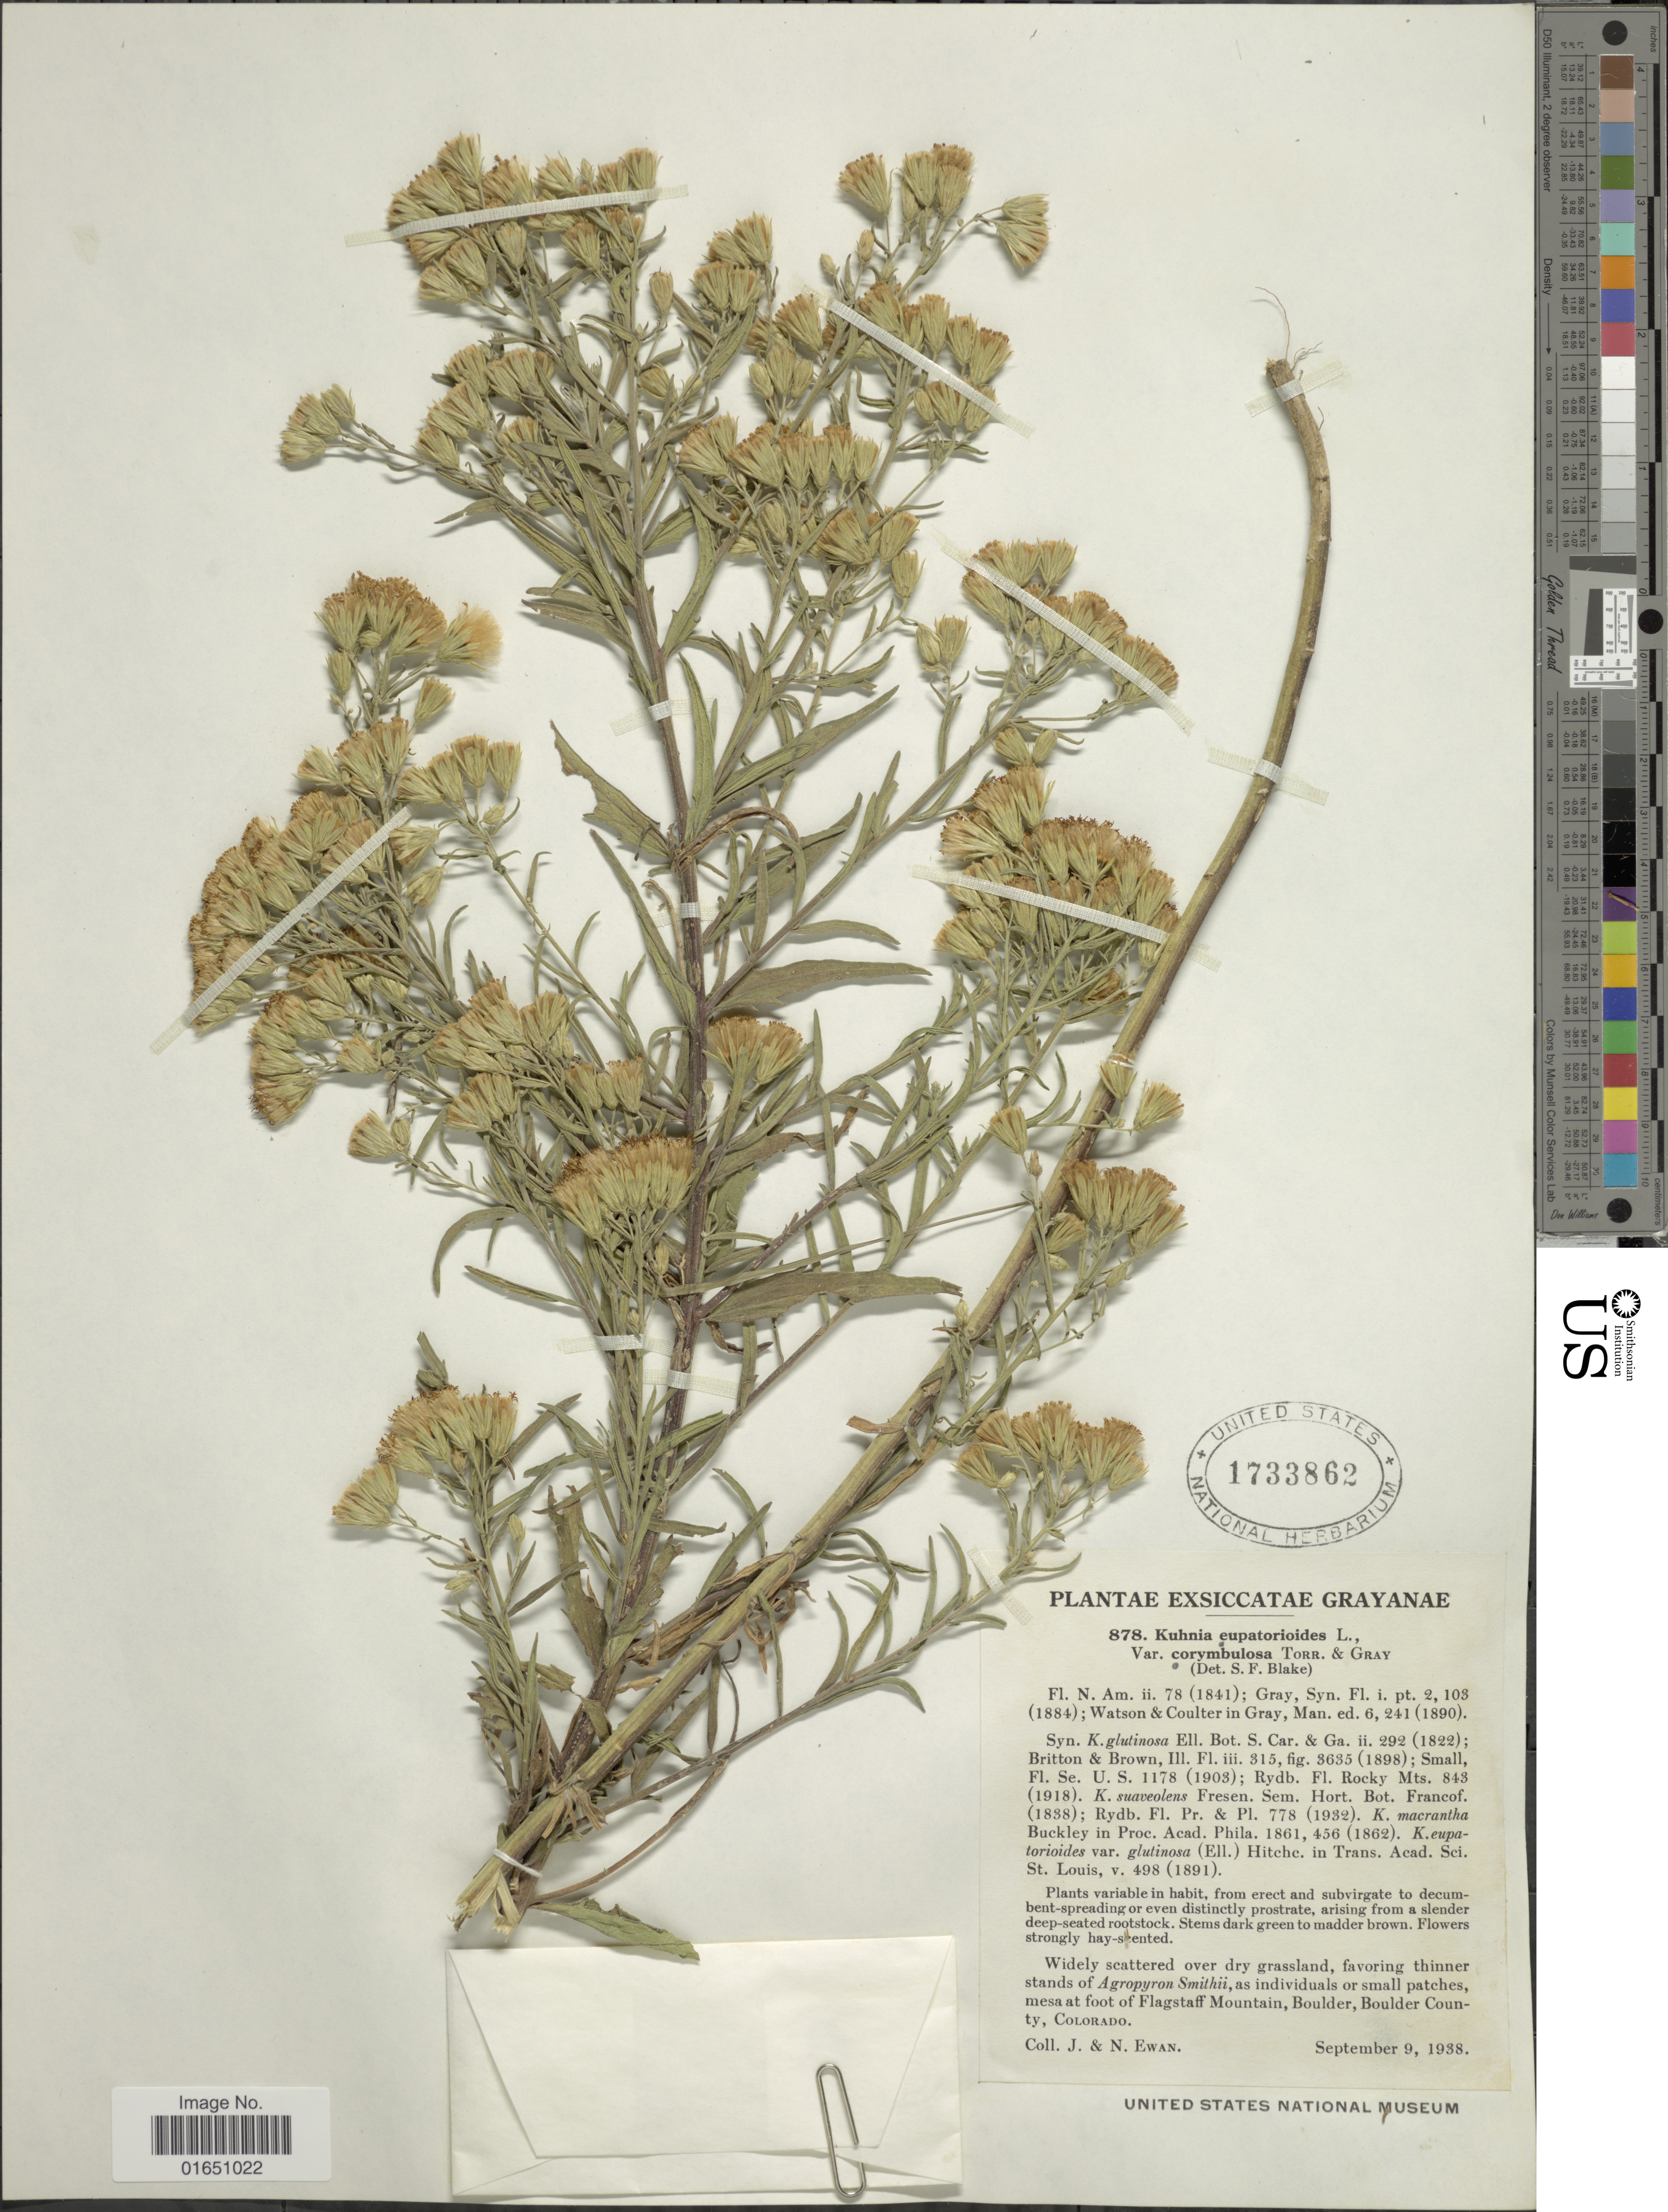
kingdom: Plantae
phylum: Tracheophyta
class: Magnoliopsida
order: Asterales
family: Asteraceae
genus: Brickellia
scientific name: Brickellia eupatorioides var. corymbulosa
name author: (Torr. & A. Gray) Shinners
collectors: J. A. Ewan & N. Ewan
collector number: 878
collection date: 1938-09-09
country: United States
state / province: Colorado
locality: Mesa at foot of Flagstaff Mountain, Boulder, Boulder County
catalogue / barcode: US 1733862